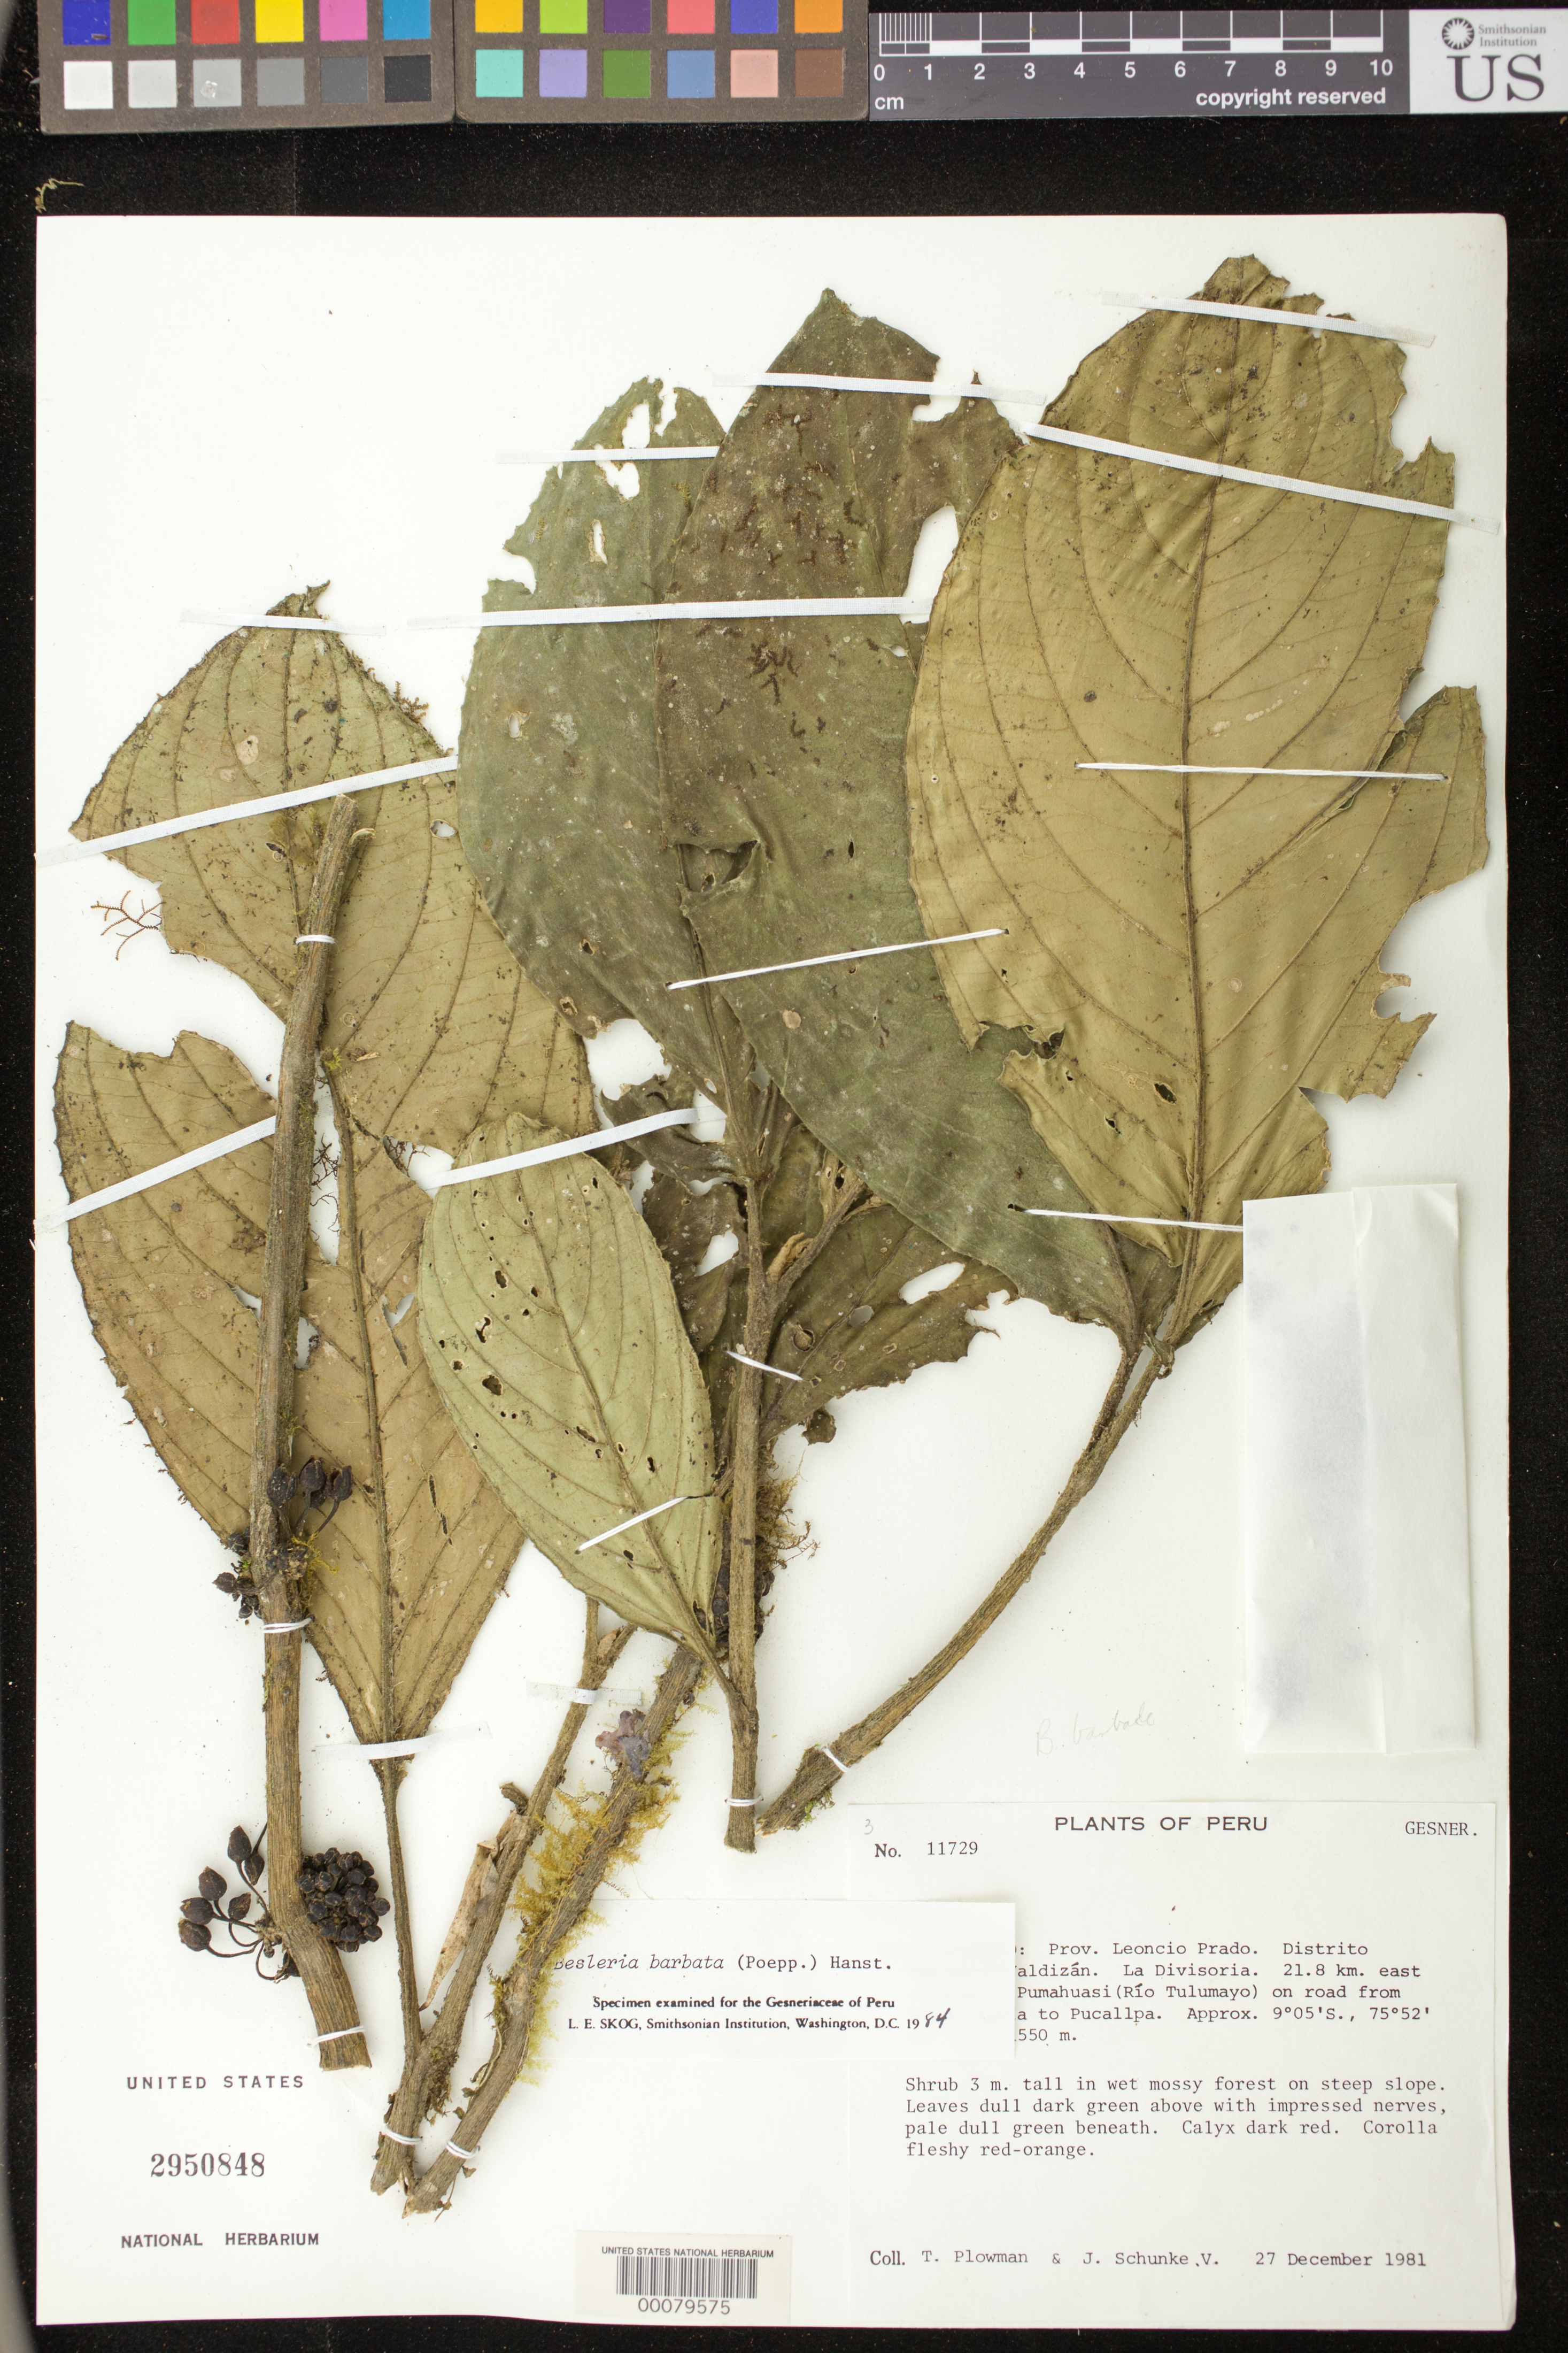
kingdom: Plantae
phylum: Tracheophyta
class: Magnoliopsida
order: Lamiales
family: Gesneriaceae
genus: Besleria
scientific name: Besleria barbata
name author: (Poepp.) Hanst.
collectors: T. Plowman & J. Schunke Vigo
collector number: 11729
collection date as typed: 27 Dec 1981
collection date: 1981-12-27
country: Peru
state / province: Huánuco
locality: Prov. Leoncio Prado; Distrito Hermilio Valdizan, La Divisoria, 21.8 km E of Puente Pumahuasi (Rio Tulumayo) on road from Tingo Maria to Pucallpa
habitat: In wet mossy forest on steep slope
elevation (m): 1550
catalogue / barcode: US 2950848